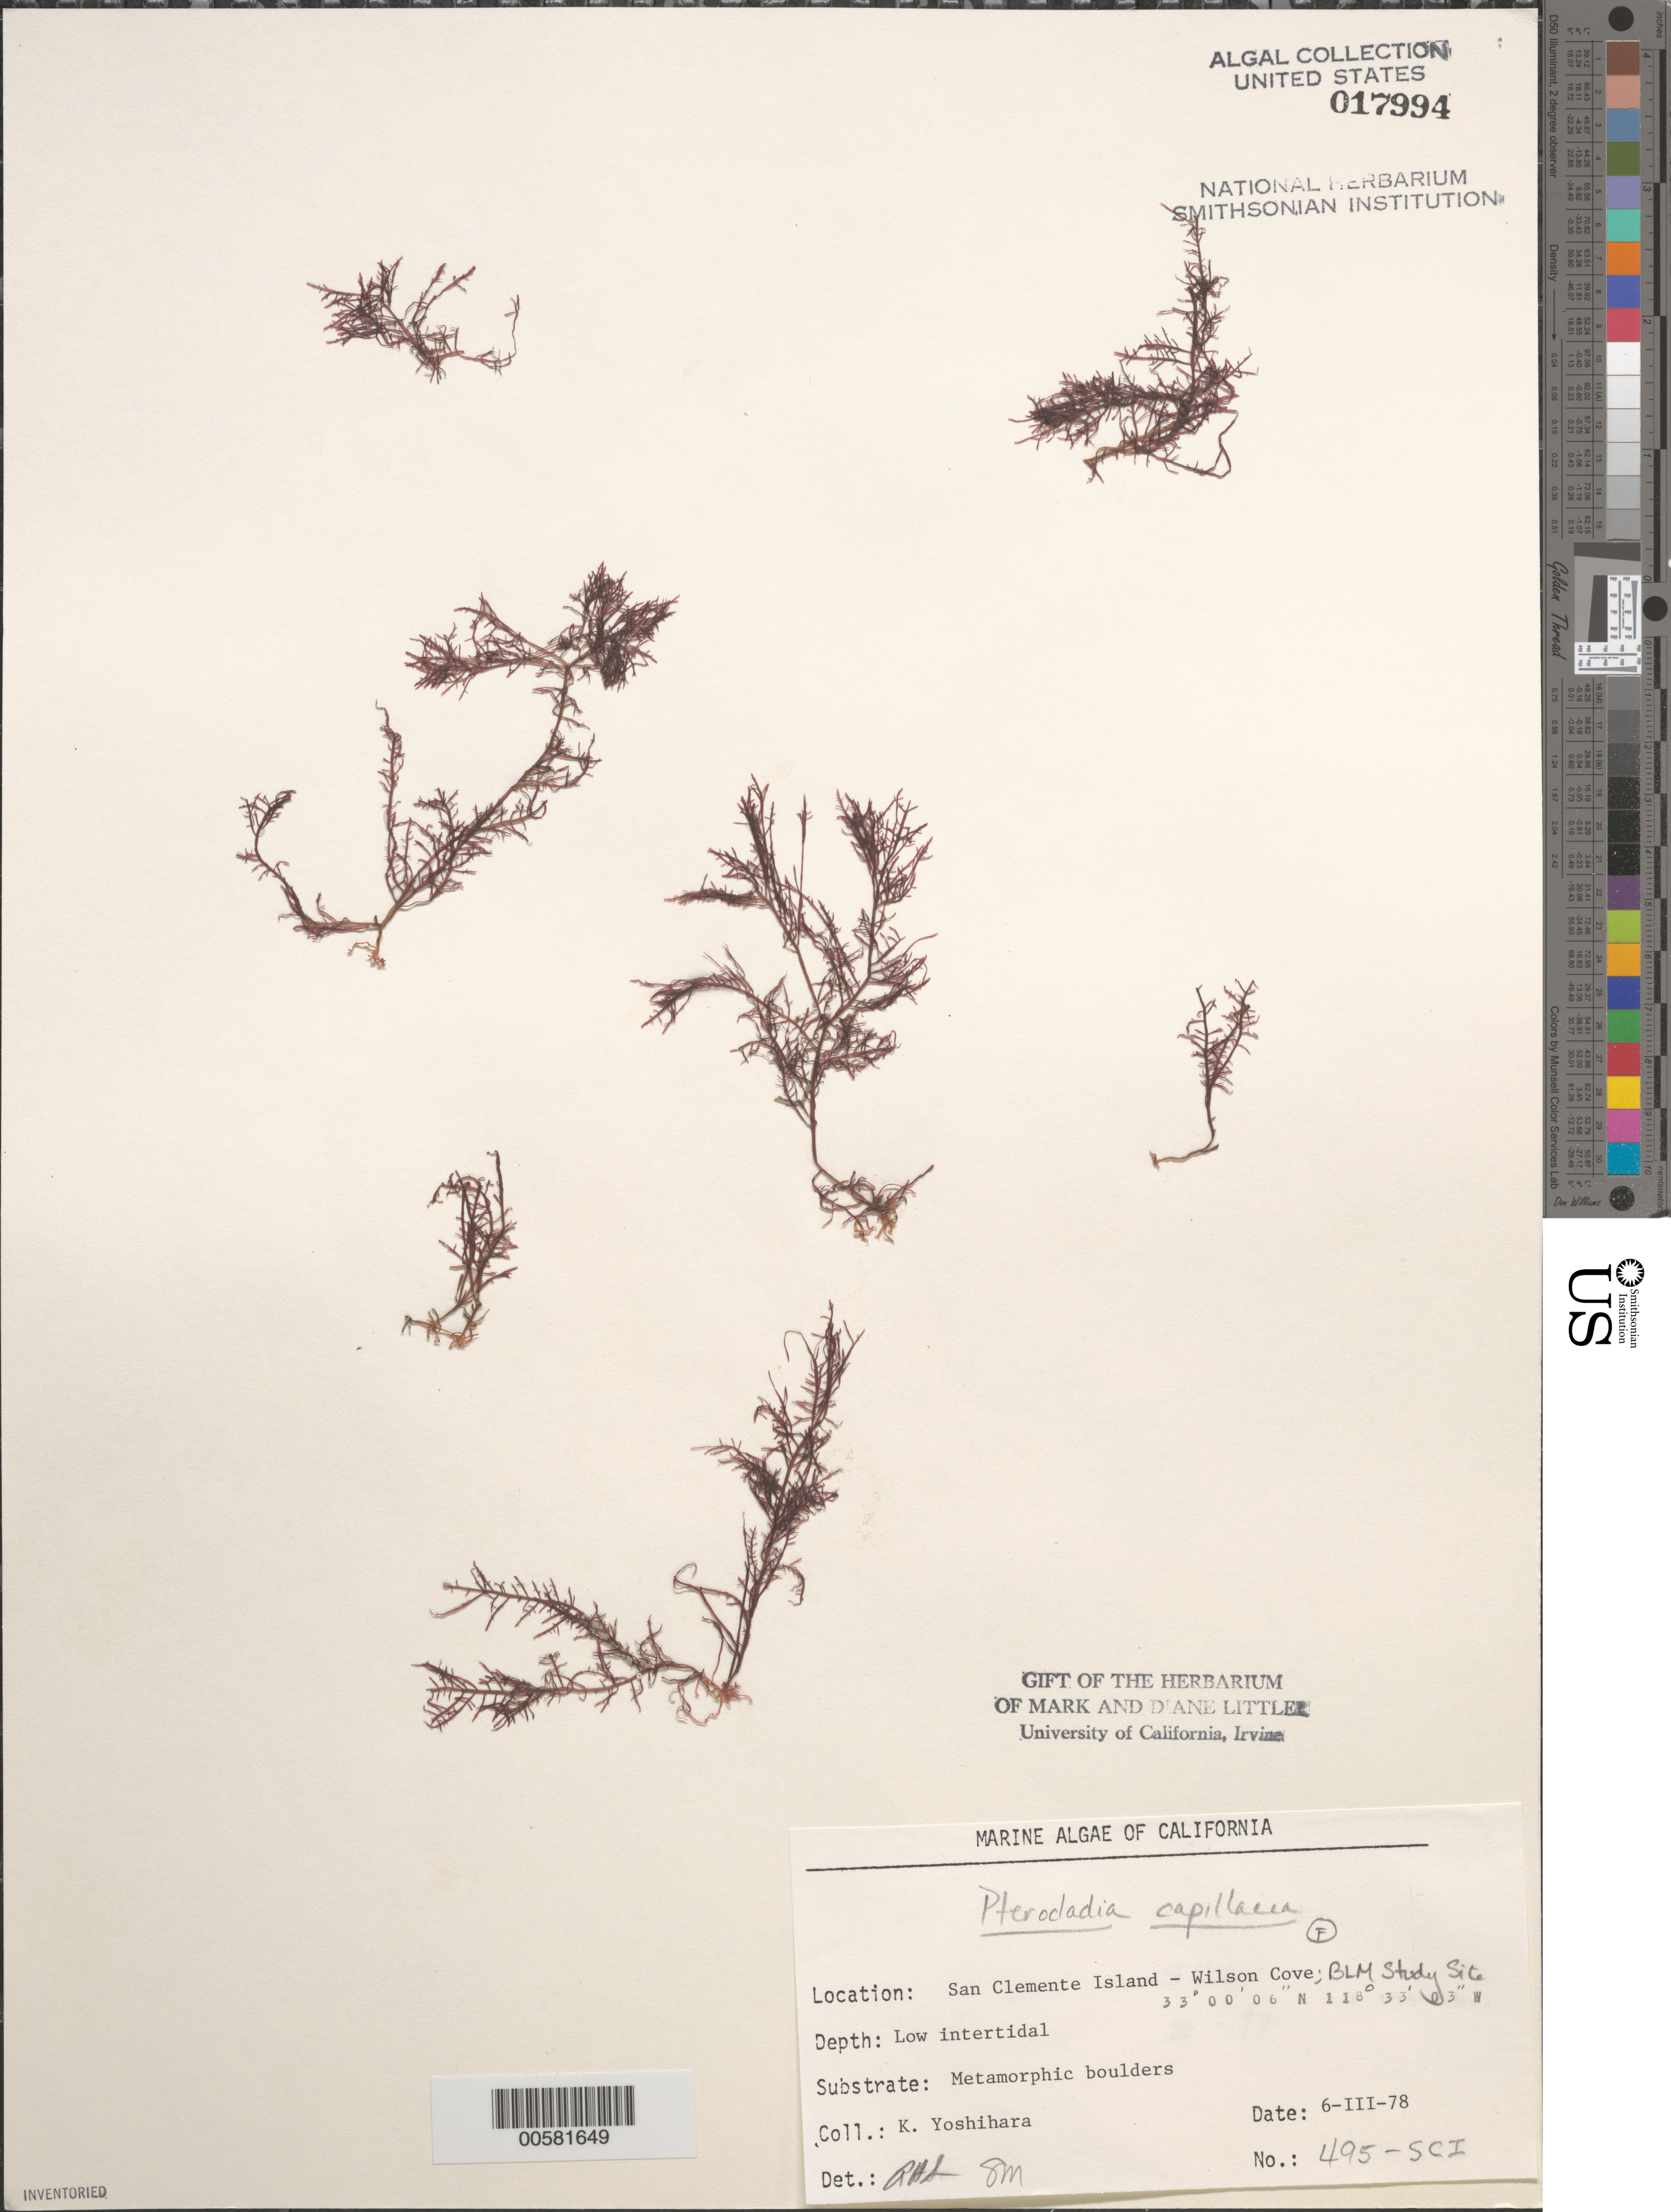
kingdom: Plantae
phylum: Rhodophyta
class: Florideophyceae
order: Gelidiales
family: Pterocladiaceae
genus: Pterocladiella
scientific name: Pterocladiella capillacea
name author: (S.G. Gmel.) Santelices & Hommers.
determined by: Algae name updating Project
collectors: K. Yoshihara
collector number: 495-sci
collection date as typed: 06 Mar 1978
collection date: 1978-03-06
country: United States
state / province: California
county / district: Los Angeles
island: San Clemente Island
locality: Wilson Cove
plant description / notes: BLM-SOCALBIGHT Rocky Intertidal Survey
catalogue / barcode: US 17994